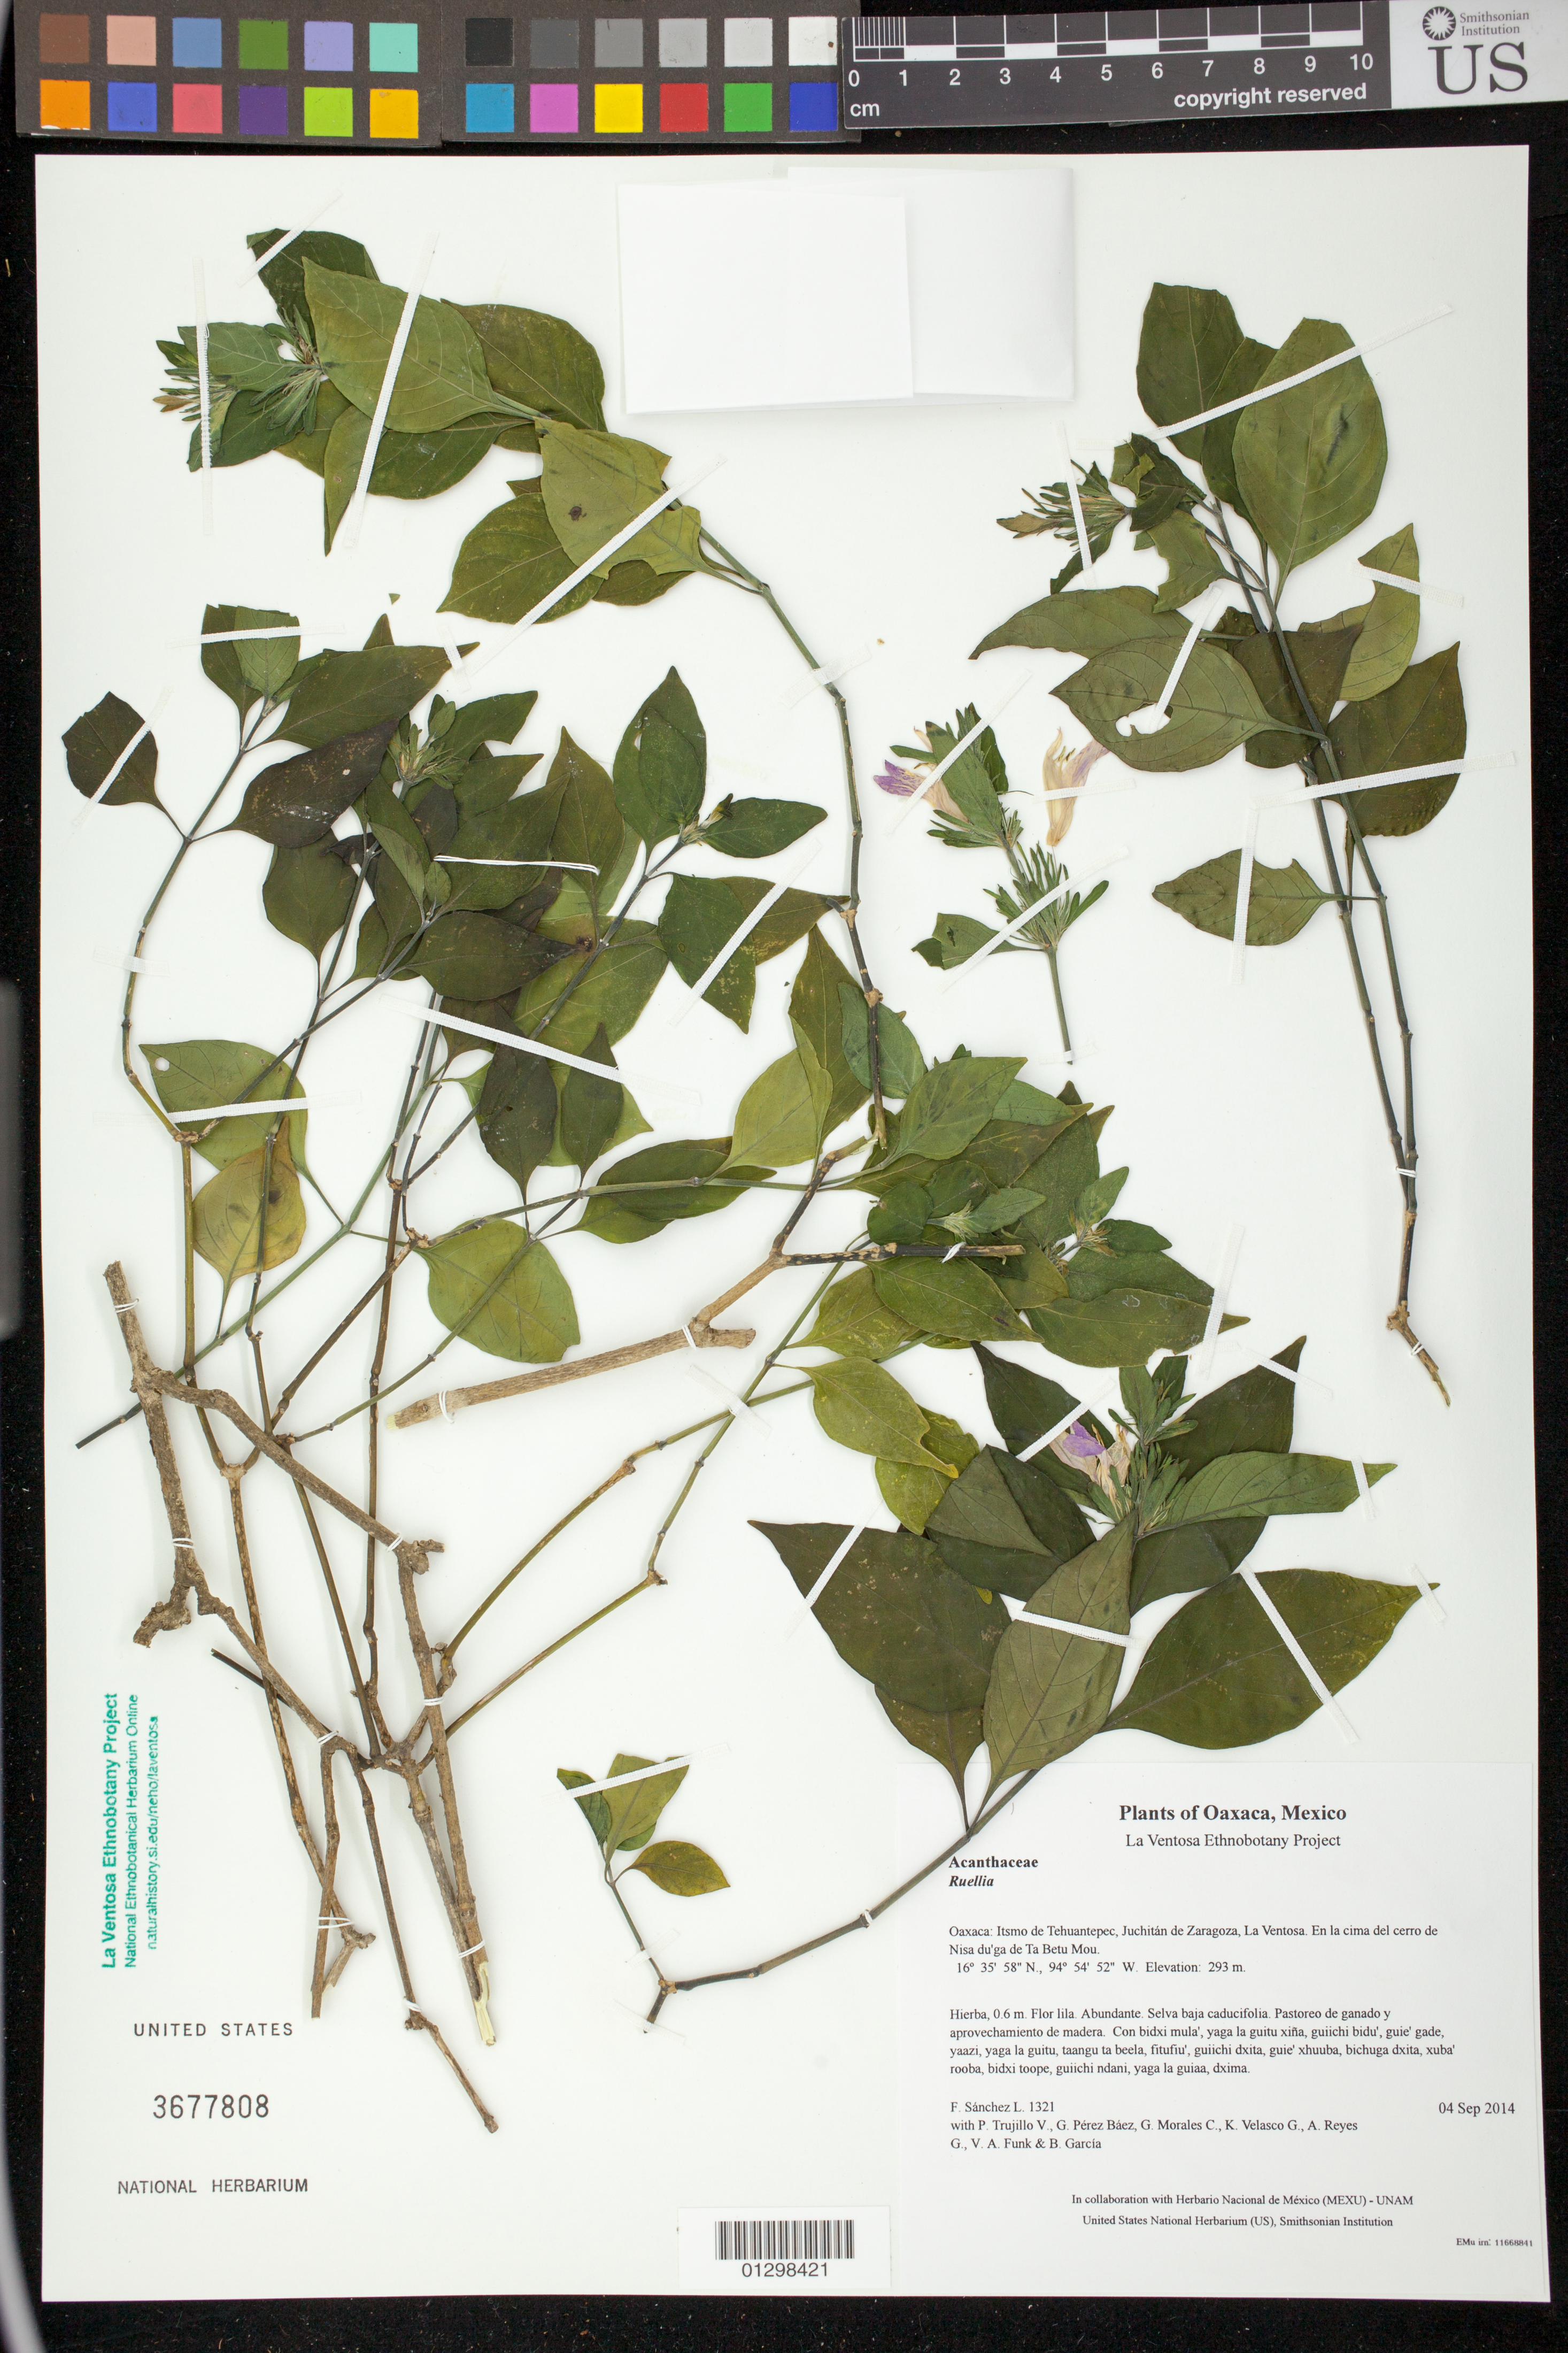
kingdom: Plantae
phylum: Tracheophyta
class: Magnoliopsida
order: Lamiales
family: Acanthaceae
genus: Justicia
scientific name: Justicia caudata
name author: A. Gray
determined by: Reyes García, A.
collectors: F. Sánchez L., P. Trujillo V., G. Pérez Báez, G. Morales C., K. Velasco G., A. Reyes G., V. Funk & B. García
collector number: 1321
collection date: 2014-09-04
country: Mexico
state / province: Oaxaca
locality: Itsmo de Tehuantepec, Juchitán de Zaragoza, La Ventosa. En la cima del cerro de Nisa du'ga de Ta Betu Mou.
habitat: Selva baja caducifolia. Pastoreo de ganado y aprovechamiento de madera.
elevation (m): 293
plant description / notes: JEBOT, MEXU, SERO, US; Guixi bandaga. 0.6 m. Guie' lila. Stale.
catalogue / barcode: US 3677808